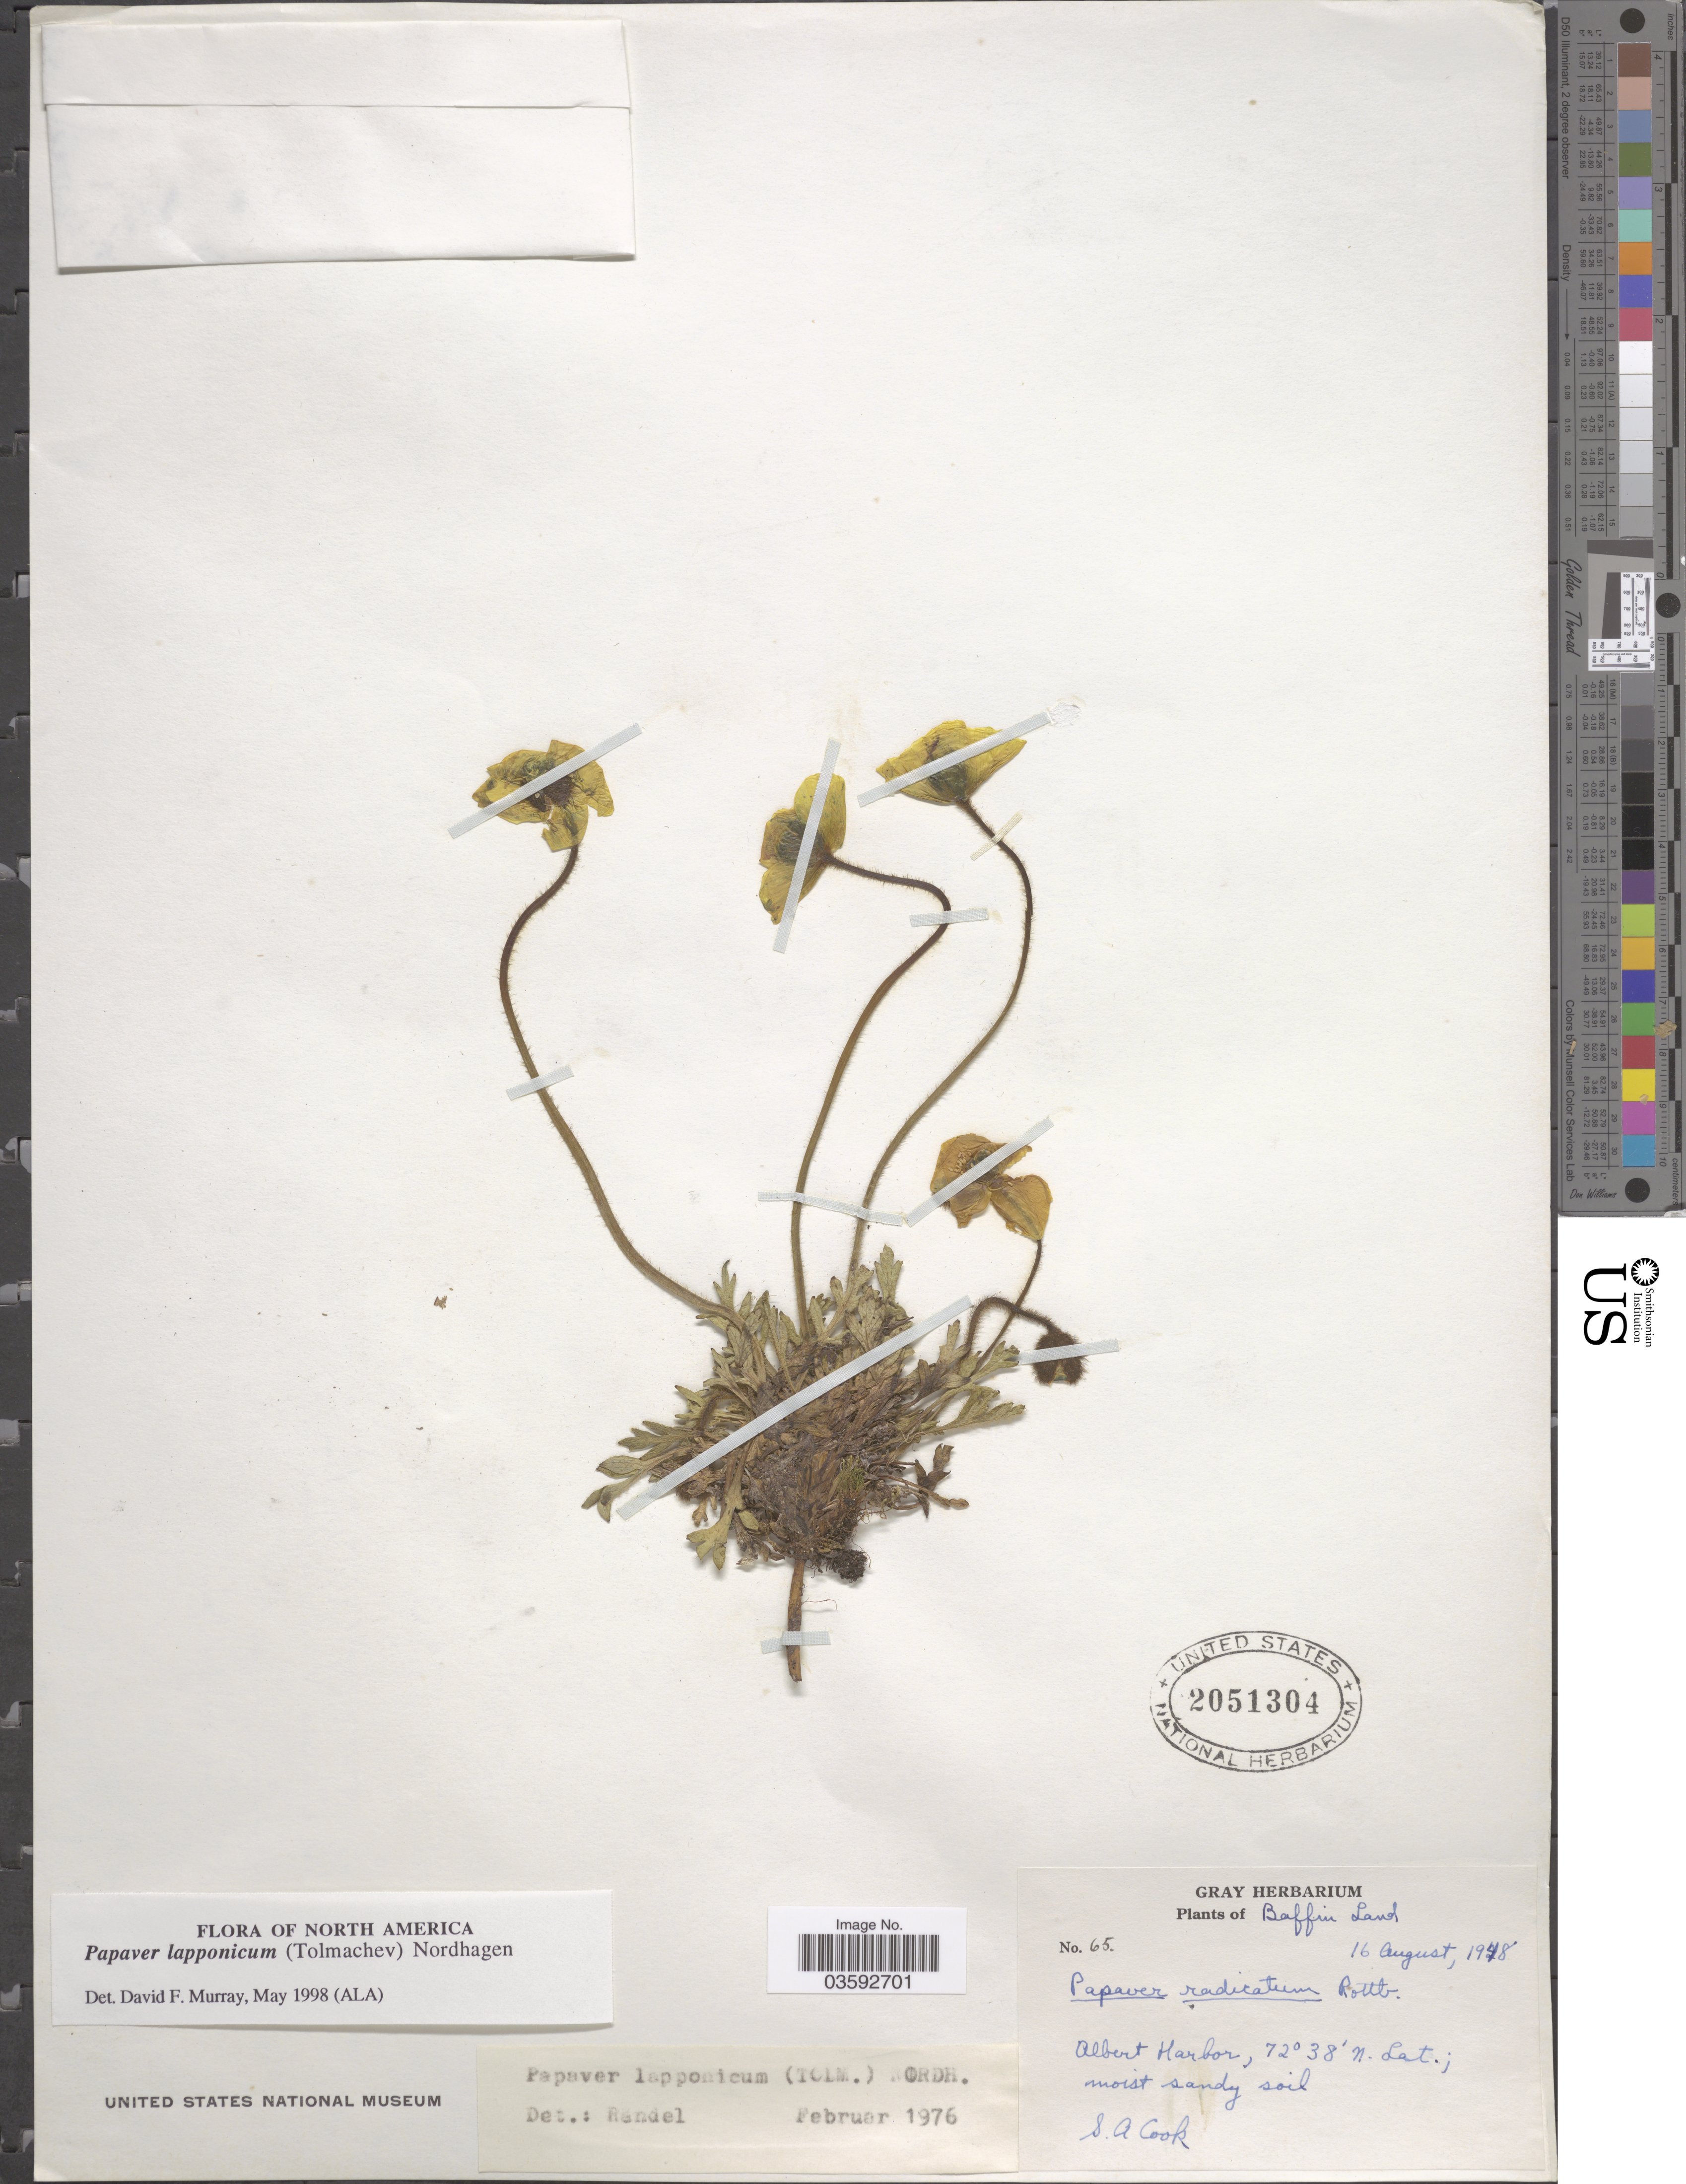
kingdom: Plantae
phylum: Tracheophyta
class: Magnoliopsida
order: Ranunculales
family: Papaveraceae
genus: Papaver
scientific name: Papaver lapponicum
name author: (Tolm.) Nordh.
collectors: S. A. Cook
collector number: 65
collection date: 1948-08-16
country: Canada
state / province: Nunavut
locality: Baffin Land. Albert Harbor.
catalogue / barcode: US 2051304